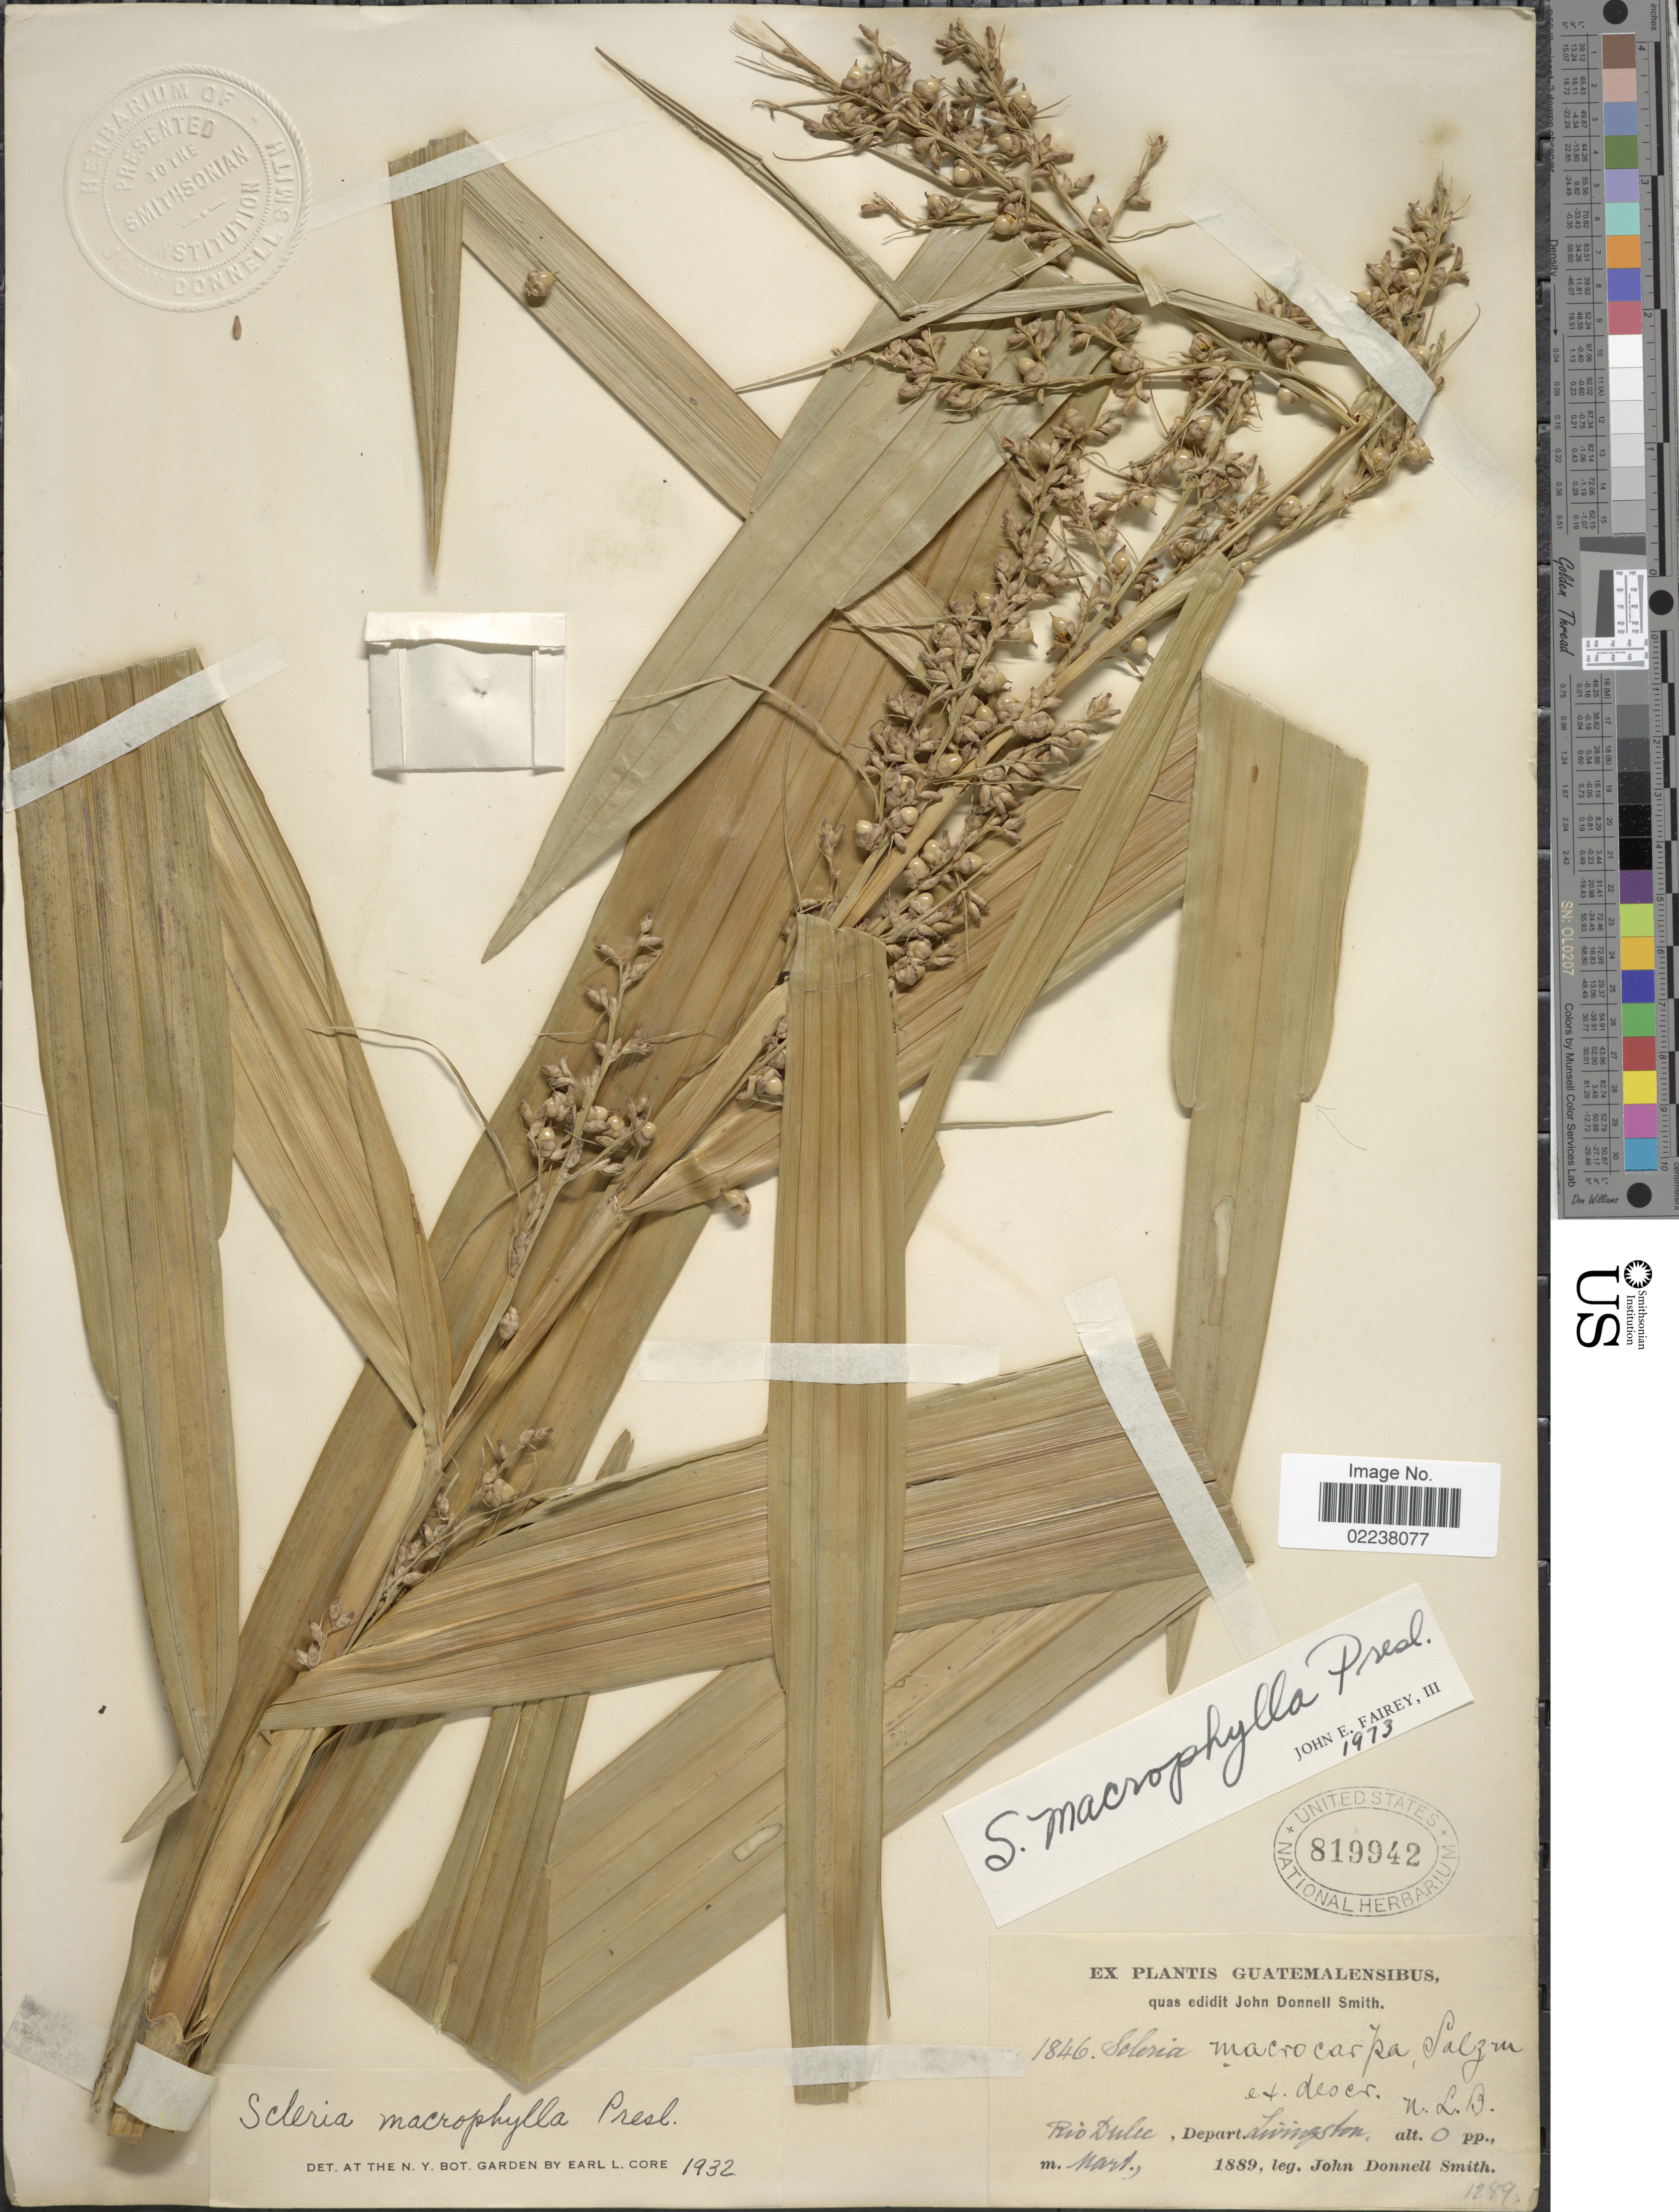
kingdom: Plantae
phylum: Tracheophyta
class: Liliopsida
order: Poales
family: Cyperaceae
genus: Scleria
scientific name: Scleria macrophylla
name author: J. Presl & C. Presl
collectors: J. Donnell Smith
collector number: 1846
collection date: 1889-03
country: Guatemala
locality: Rio Dulce, Depart. Livingston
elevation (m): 0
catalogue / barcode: US 819942